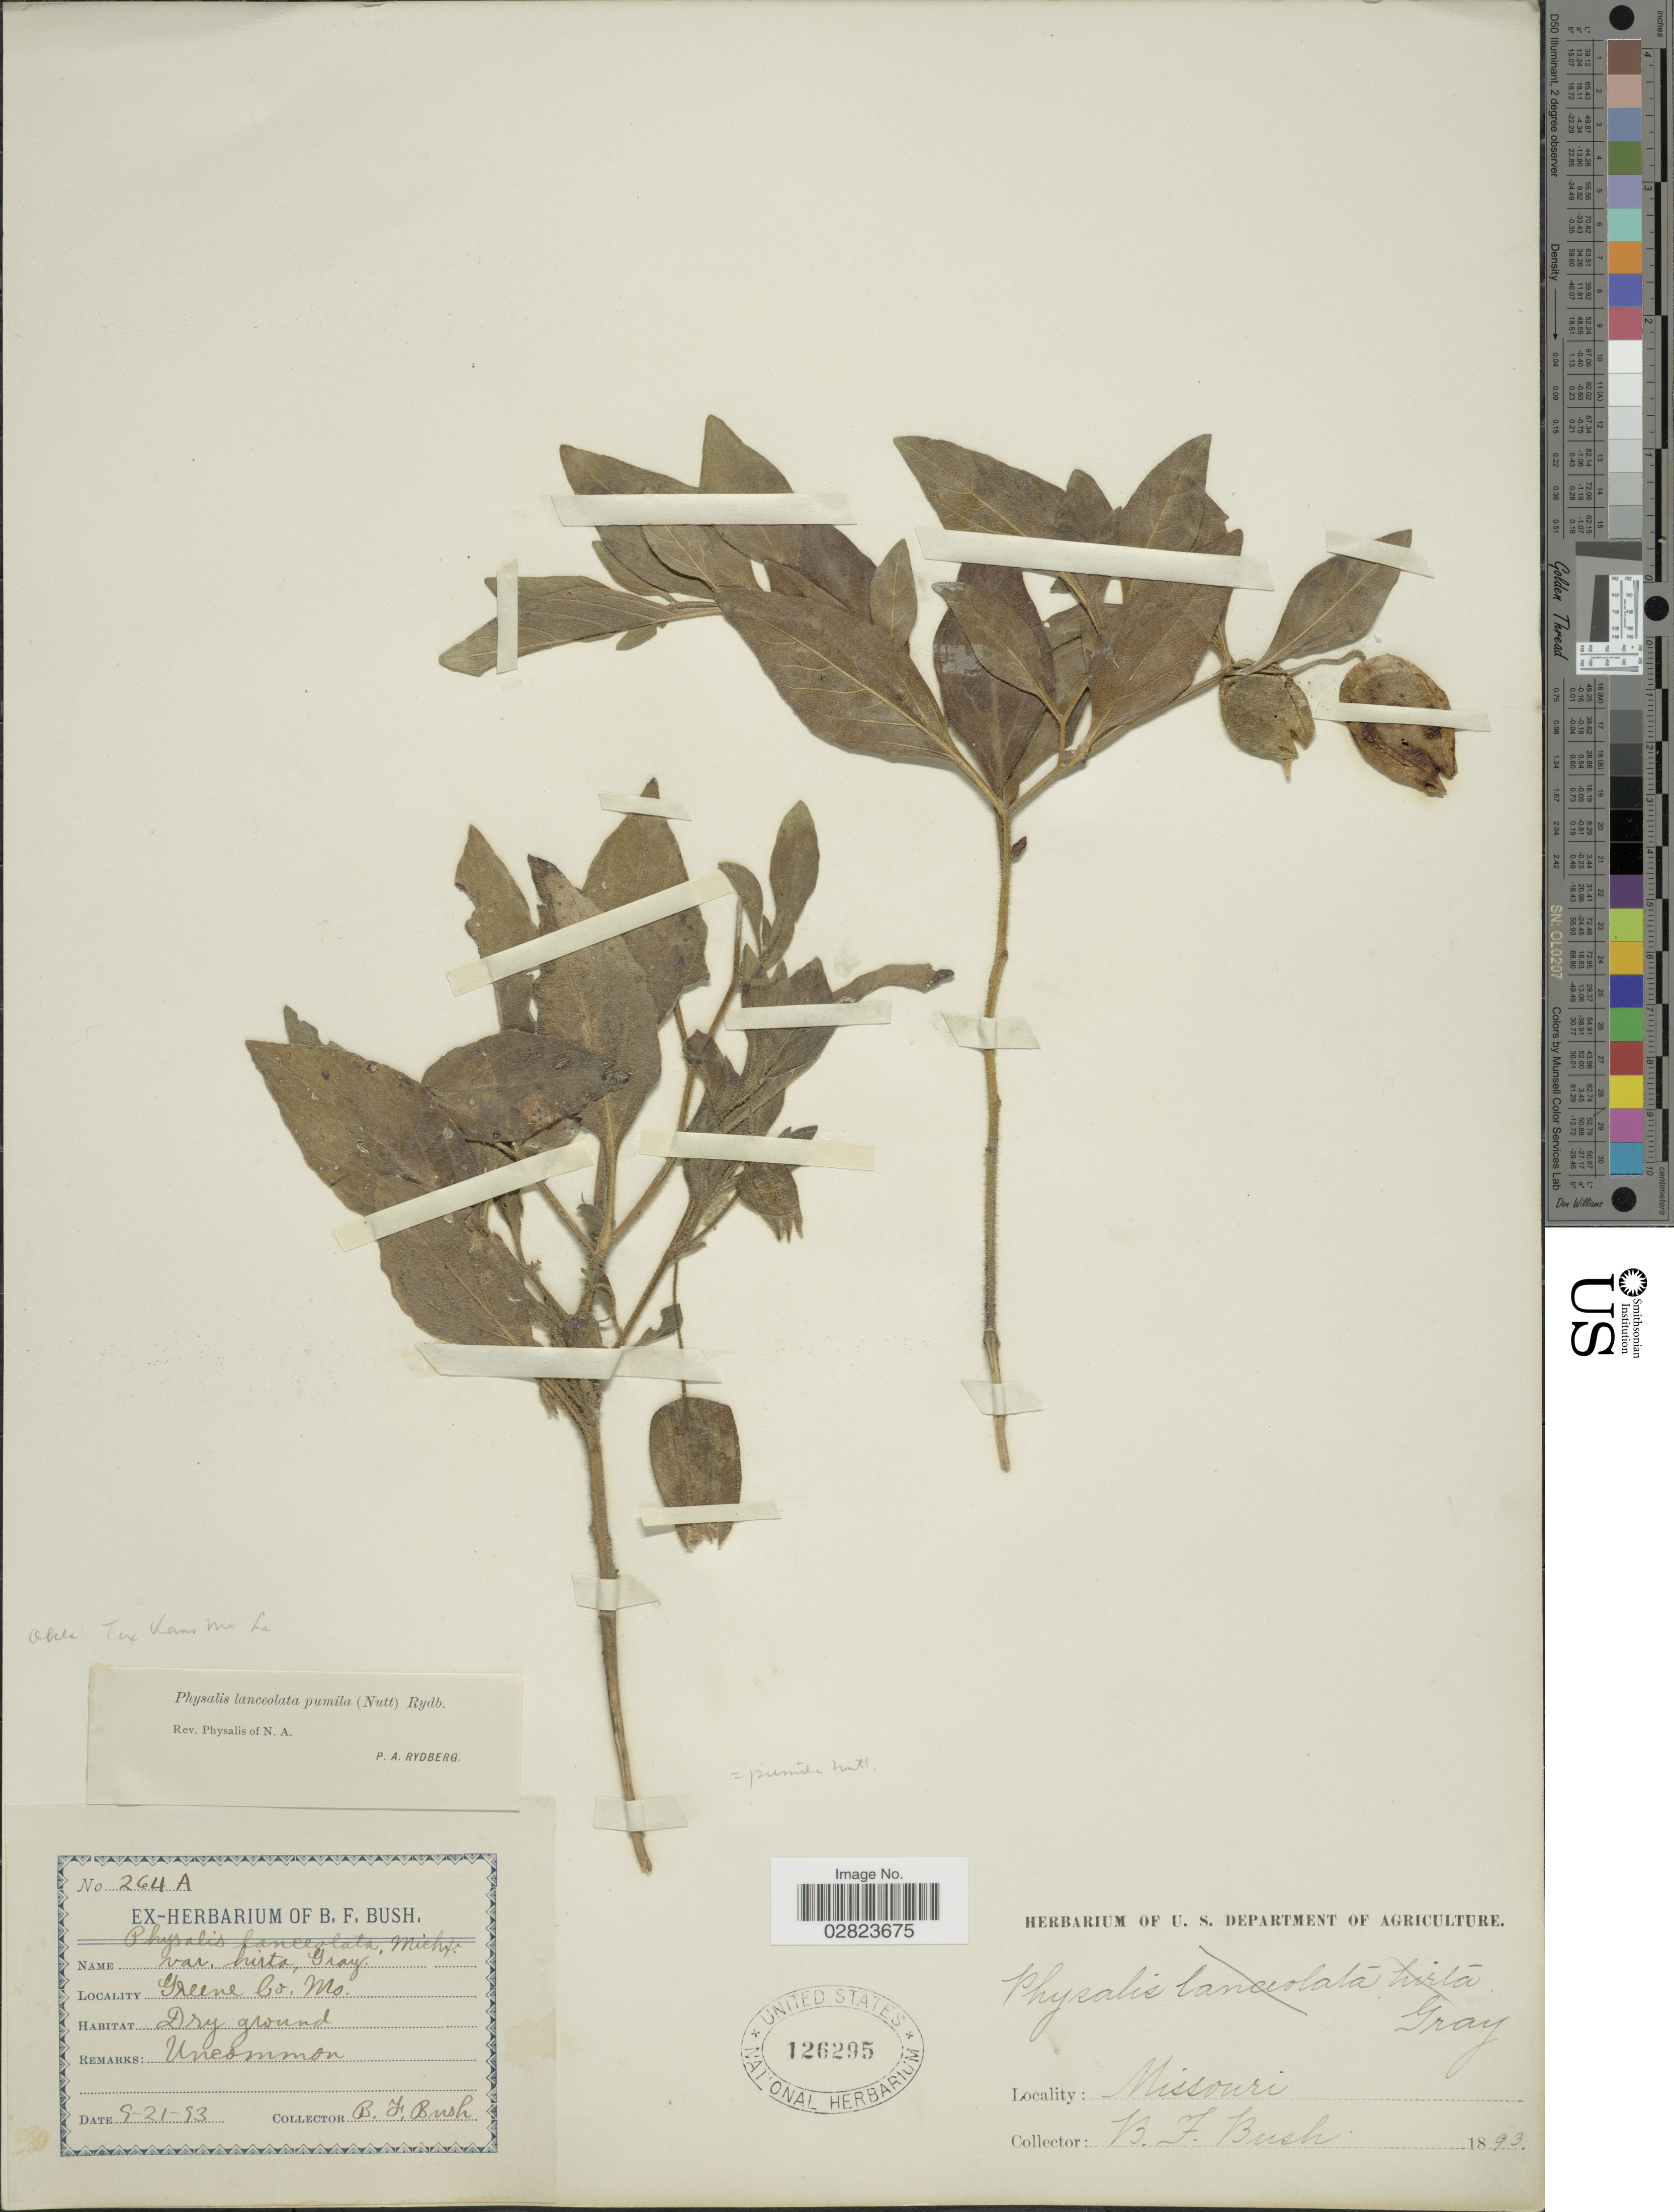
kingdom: Plantae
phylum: Tracheophyta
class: Magnoliopsida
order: Solanales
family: Solanaceae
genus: Physalis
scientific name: Physalis lanceolata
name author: Michx.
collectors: B. F. Bush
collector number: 264A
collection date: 1893-09-21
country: United States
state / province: Missouri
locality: Greene Co.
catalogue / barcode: US 126295